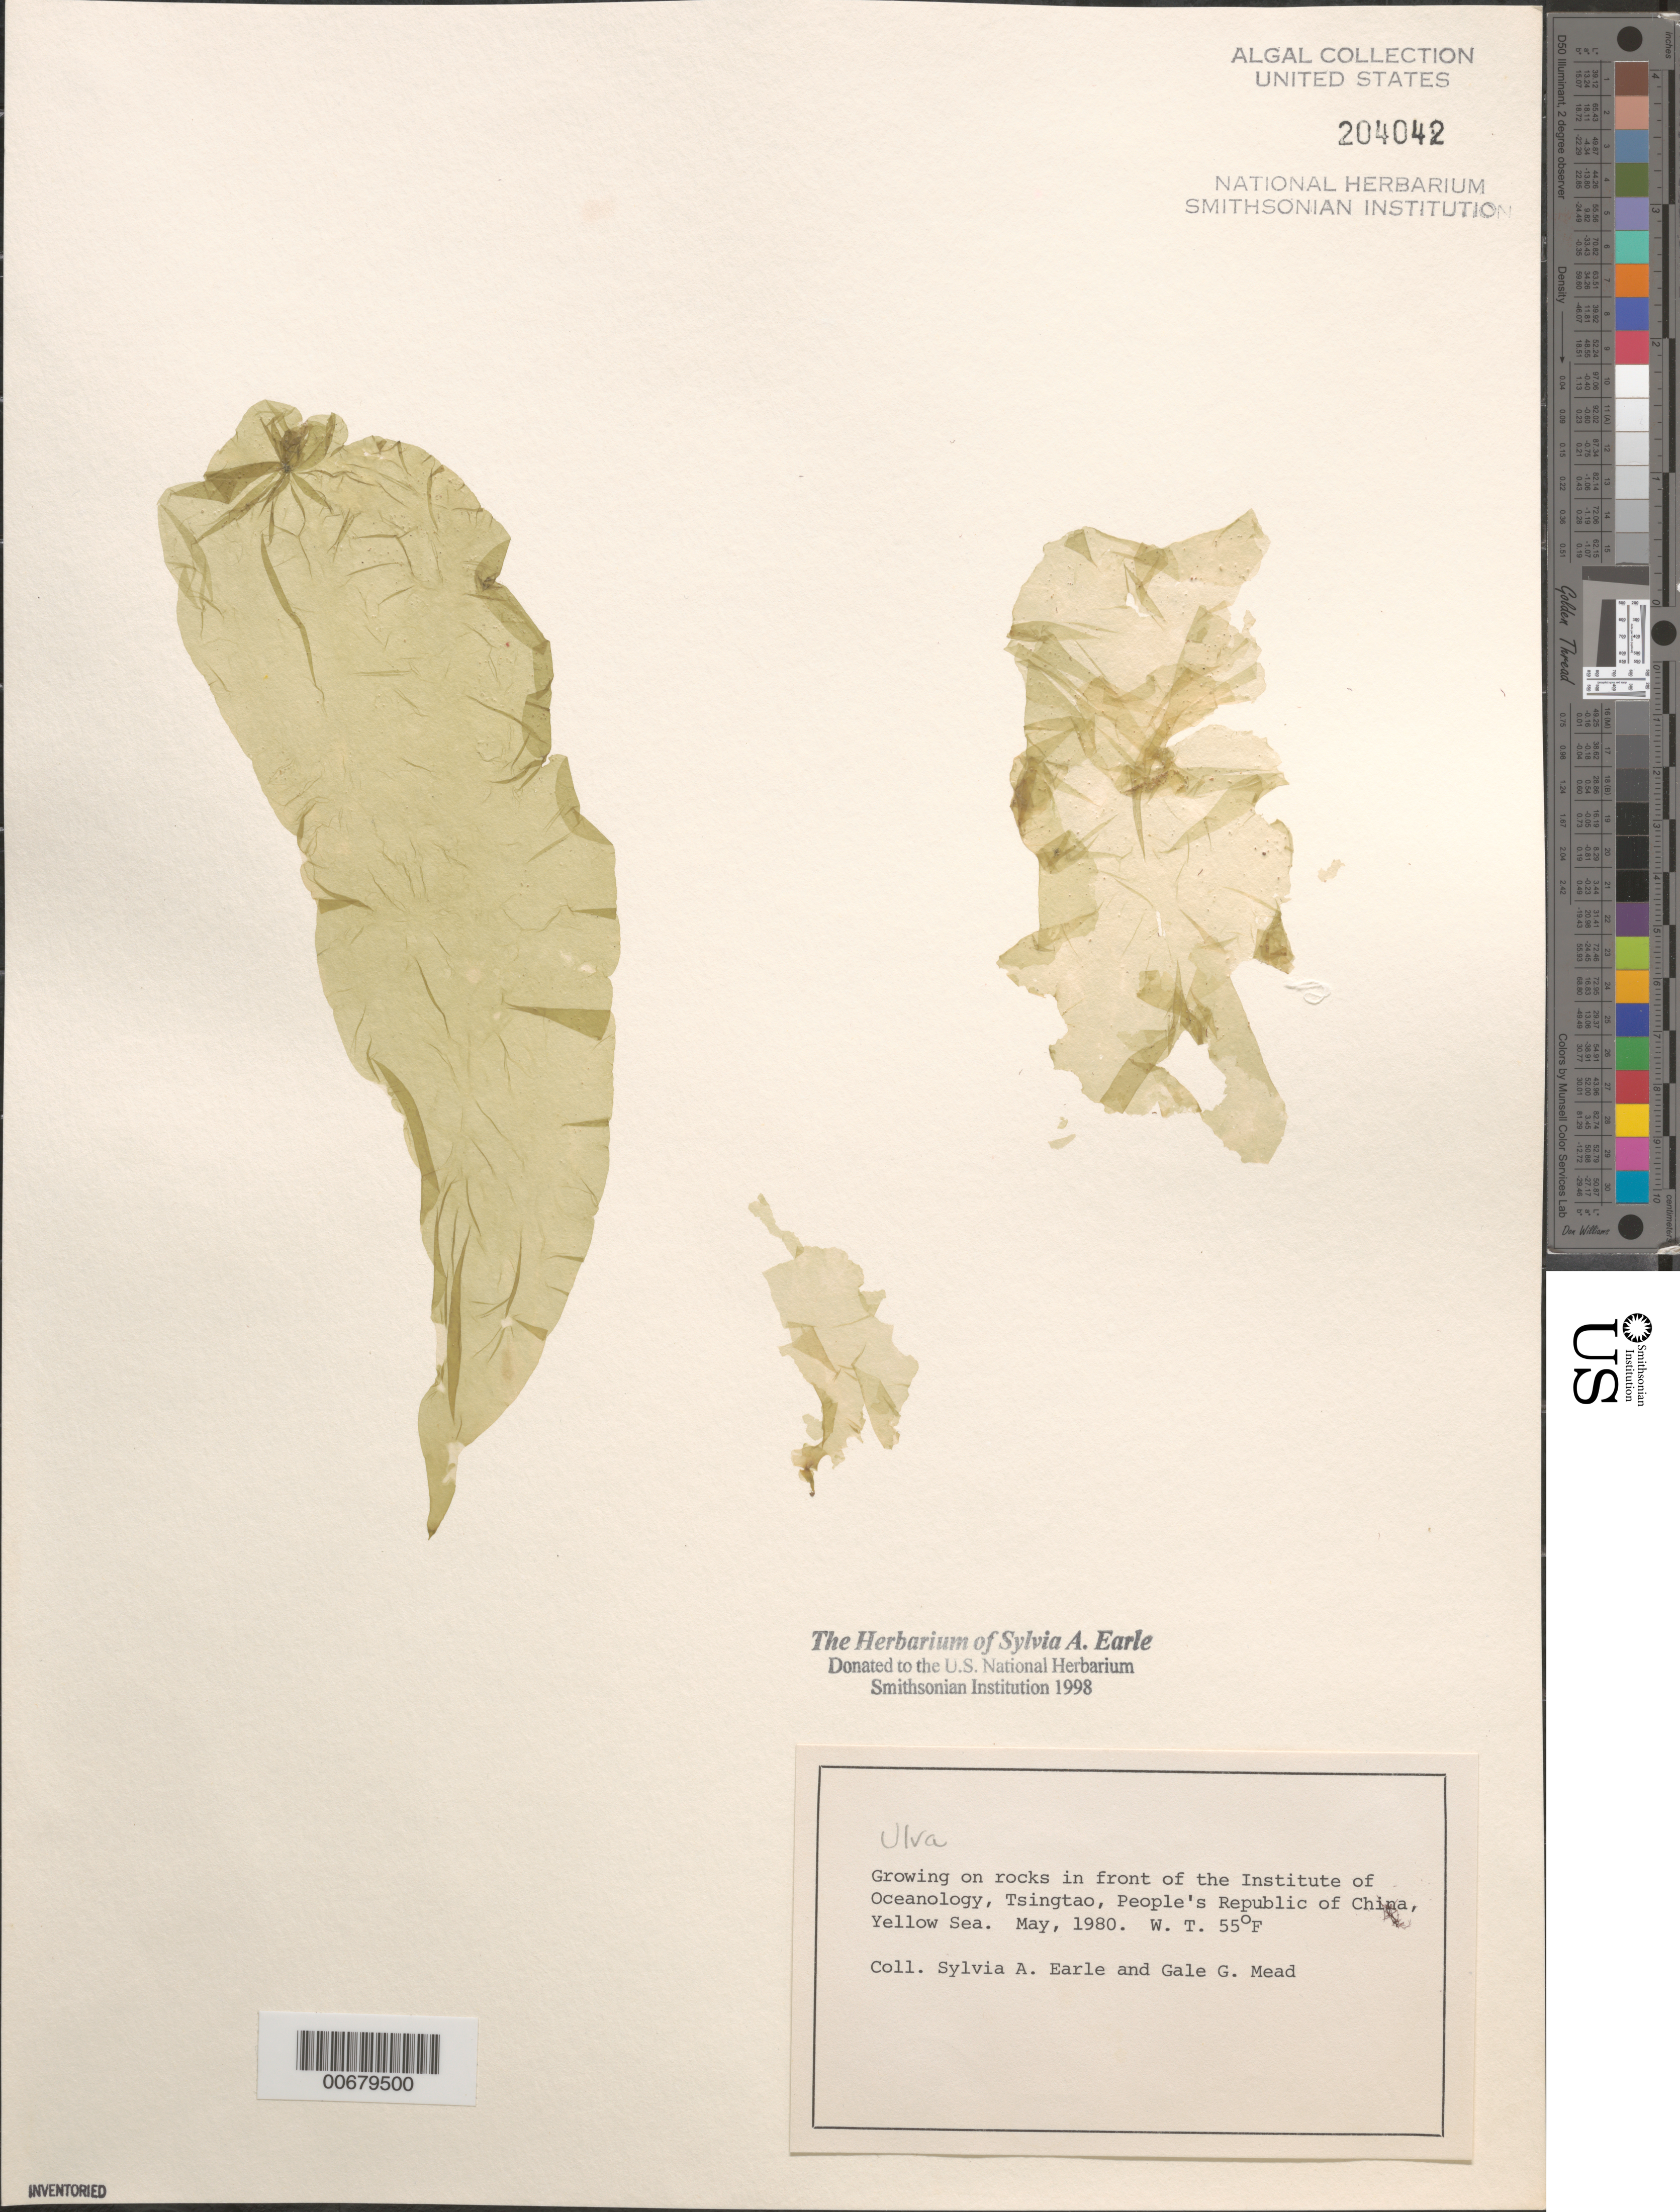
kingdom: Plantae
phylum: Chlorophyta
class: Ulvophyceae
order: Ulvales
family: Ulvaceae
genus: Ulva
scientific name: Ulva sp.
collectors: S. A. Earle & G. Mead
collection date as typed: May 1980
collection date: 1980-05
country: China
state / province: Shandong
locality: Qingdau (Tsingtao), Institute of Oceanology beach, Yellow Sea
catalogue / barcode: US 204042